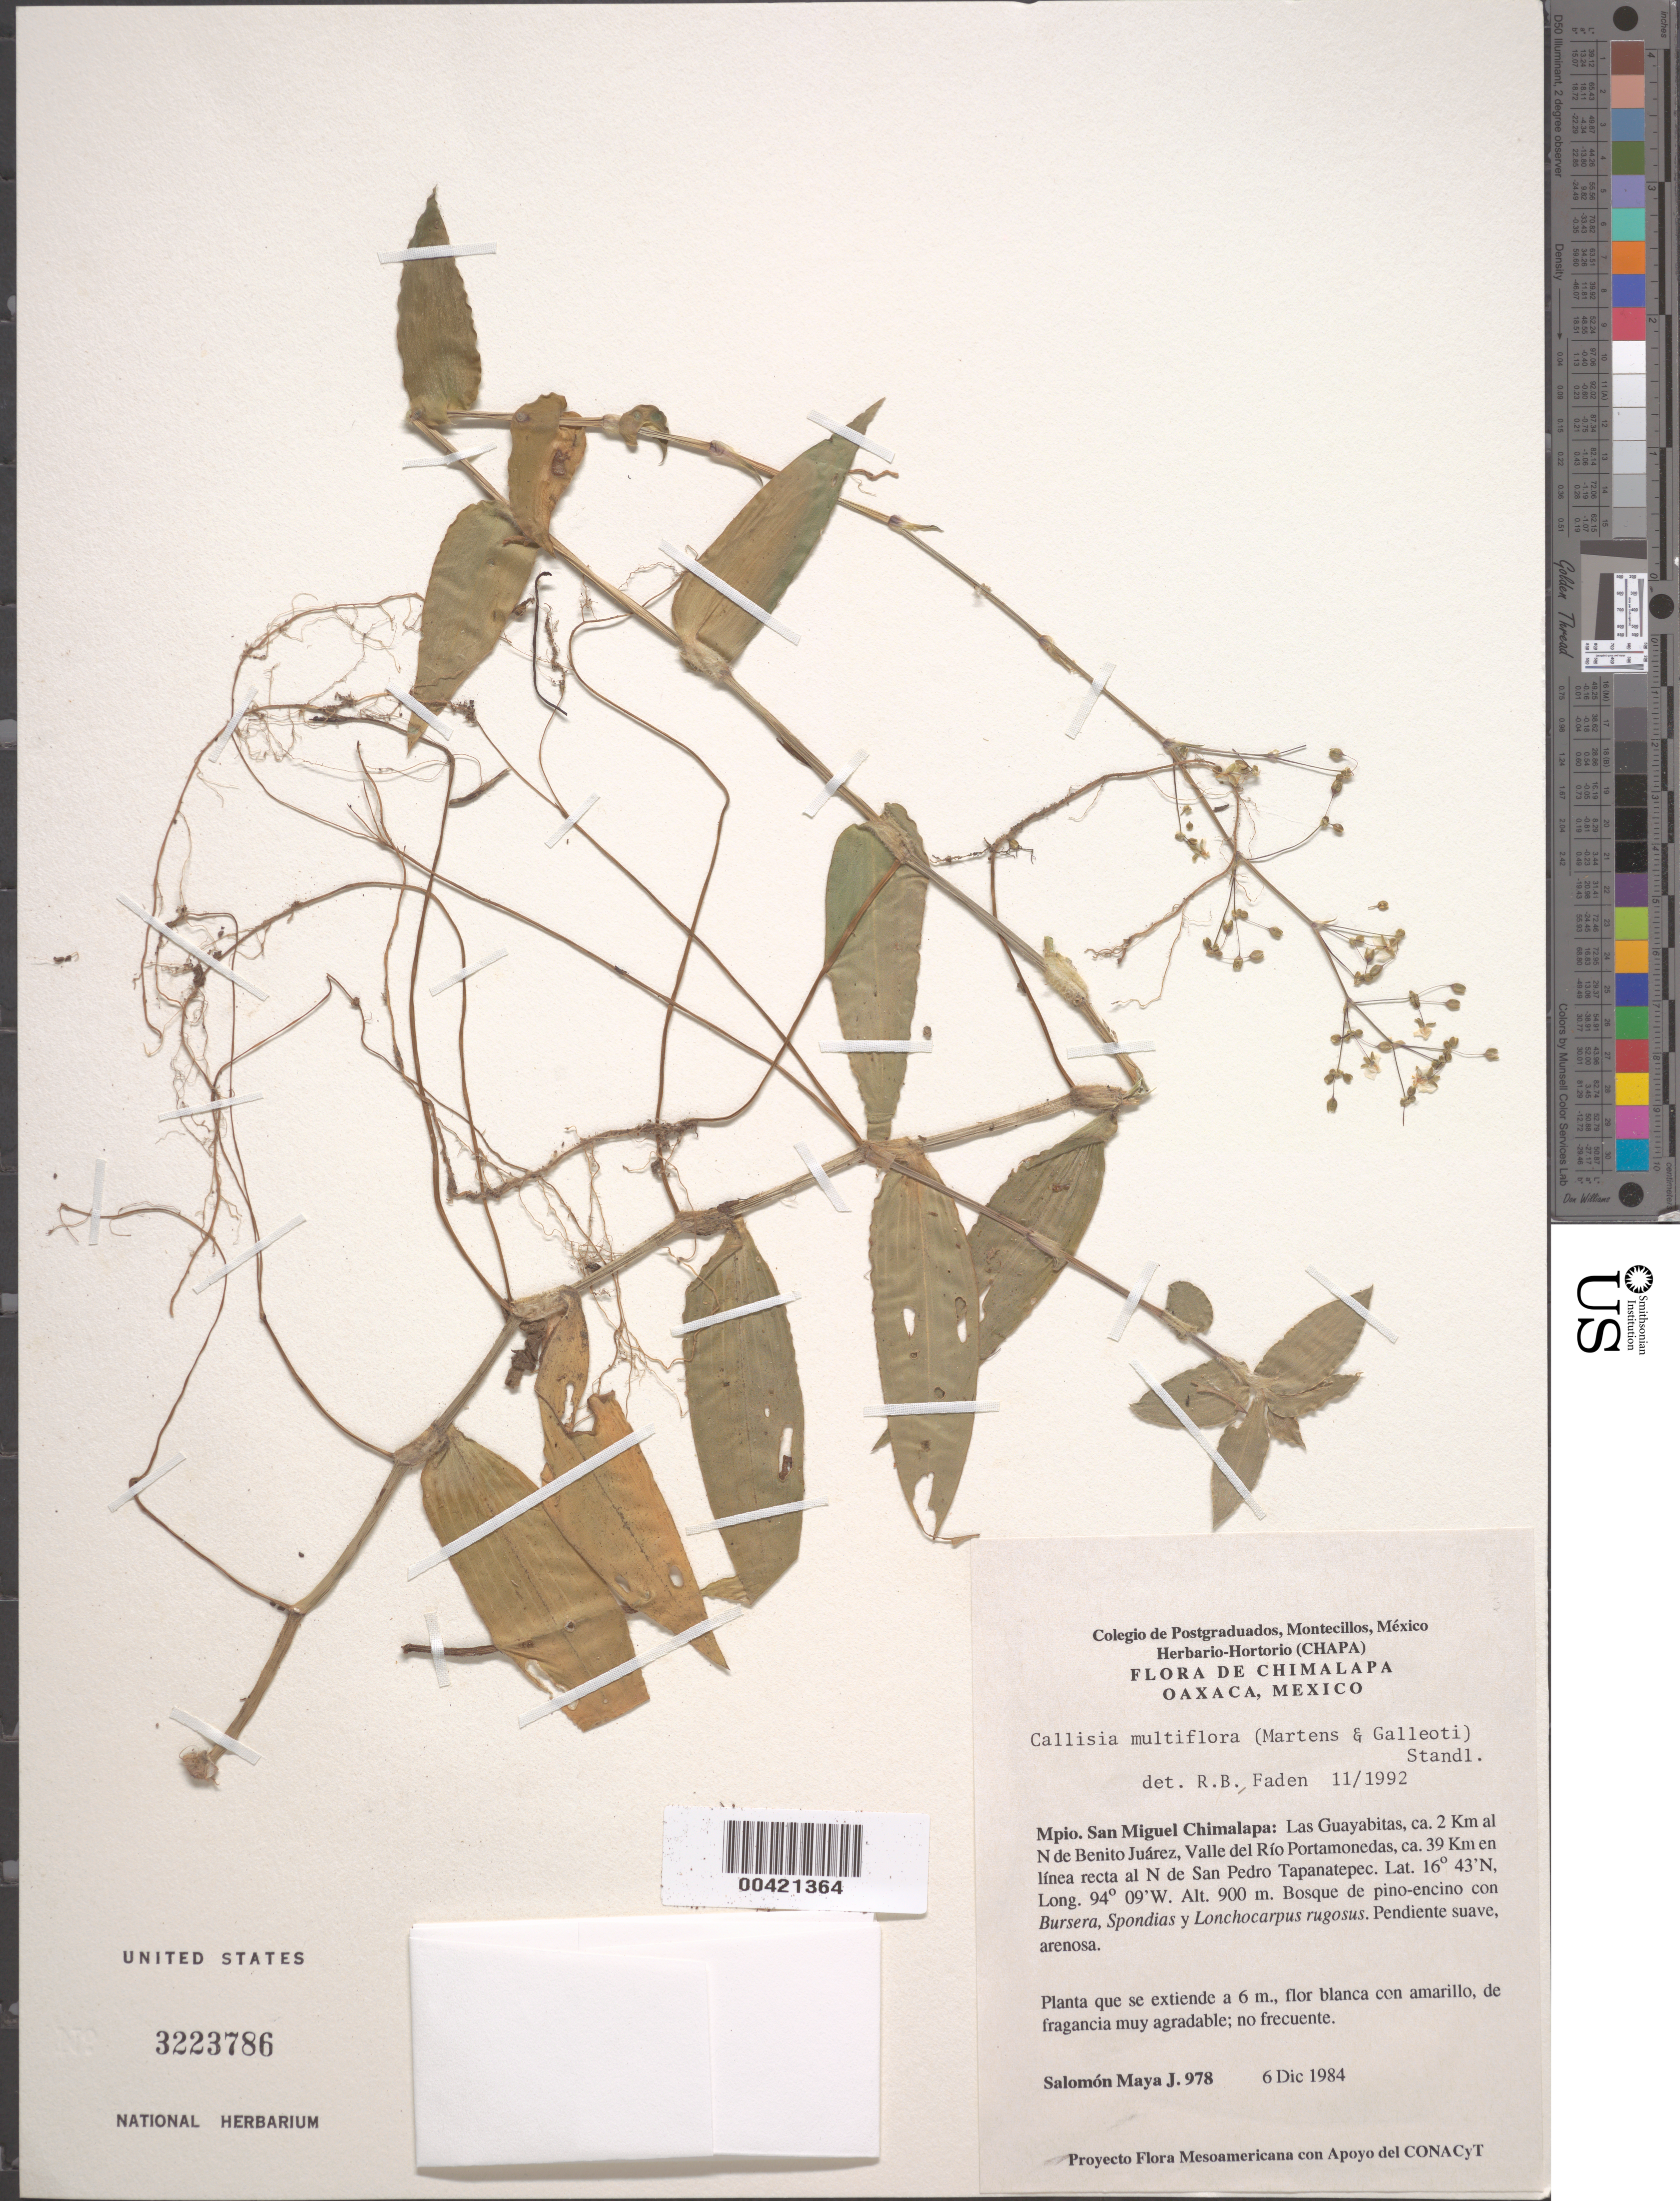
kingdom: Plantae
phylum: Tracheophyta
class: Liliopsida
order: Commelinales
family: Commelinaceae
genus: Callisia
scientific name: Callisia multiflora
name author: (M. Martens & Galeotti) Standl.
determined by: Faden, Robert B., (US), Smithsonian Institution - National Museum of Natural History (UNITED STATES)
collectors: S. Maya J.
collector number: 978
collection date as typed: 06 Dec 1984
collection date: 1984-12-06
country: Mexico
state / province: Oaxaca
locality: San miguel chimalapa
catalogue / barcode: US 3223786